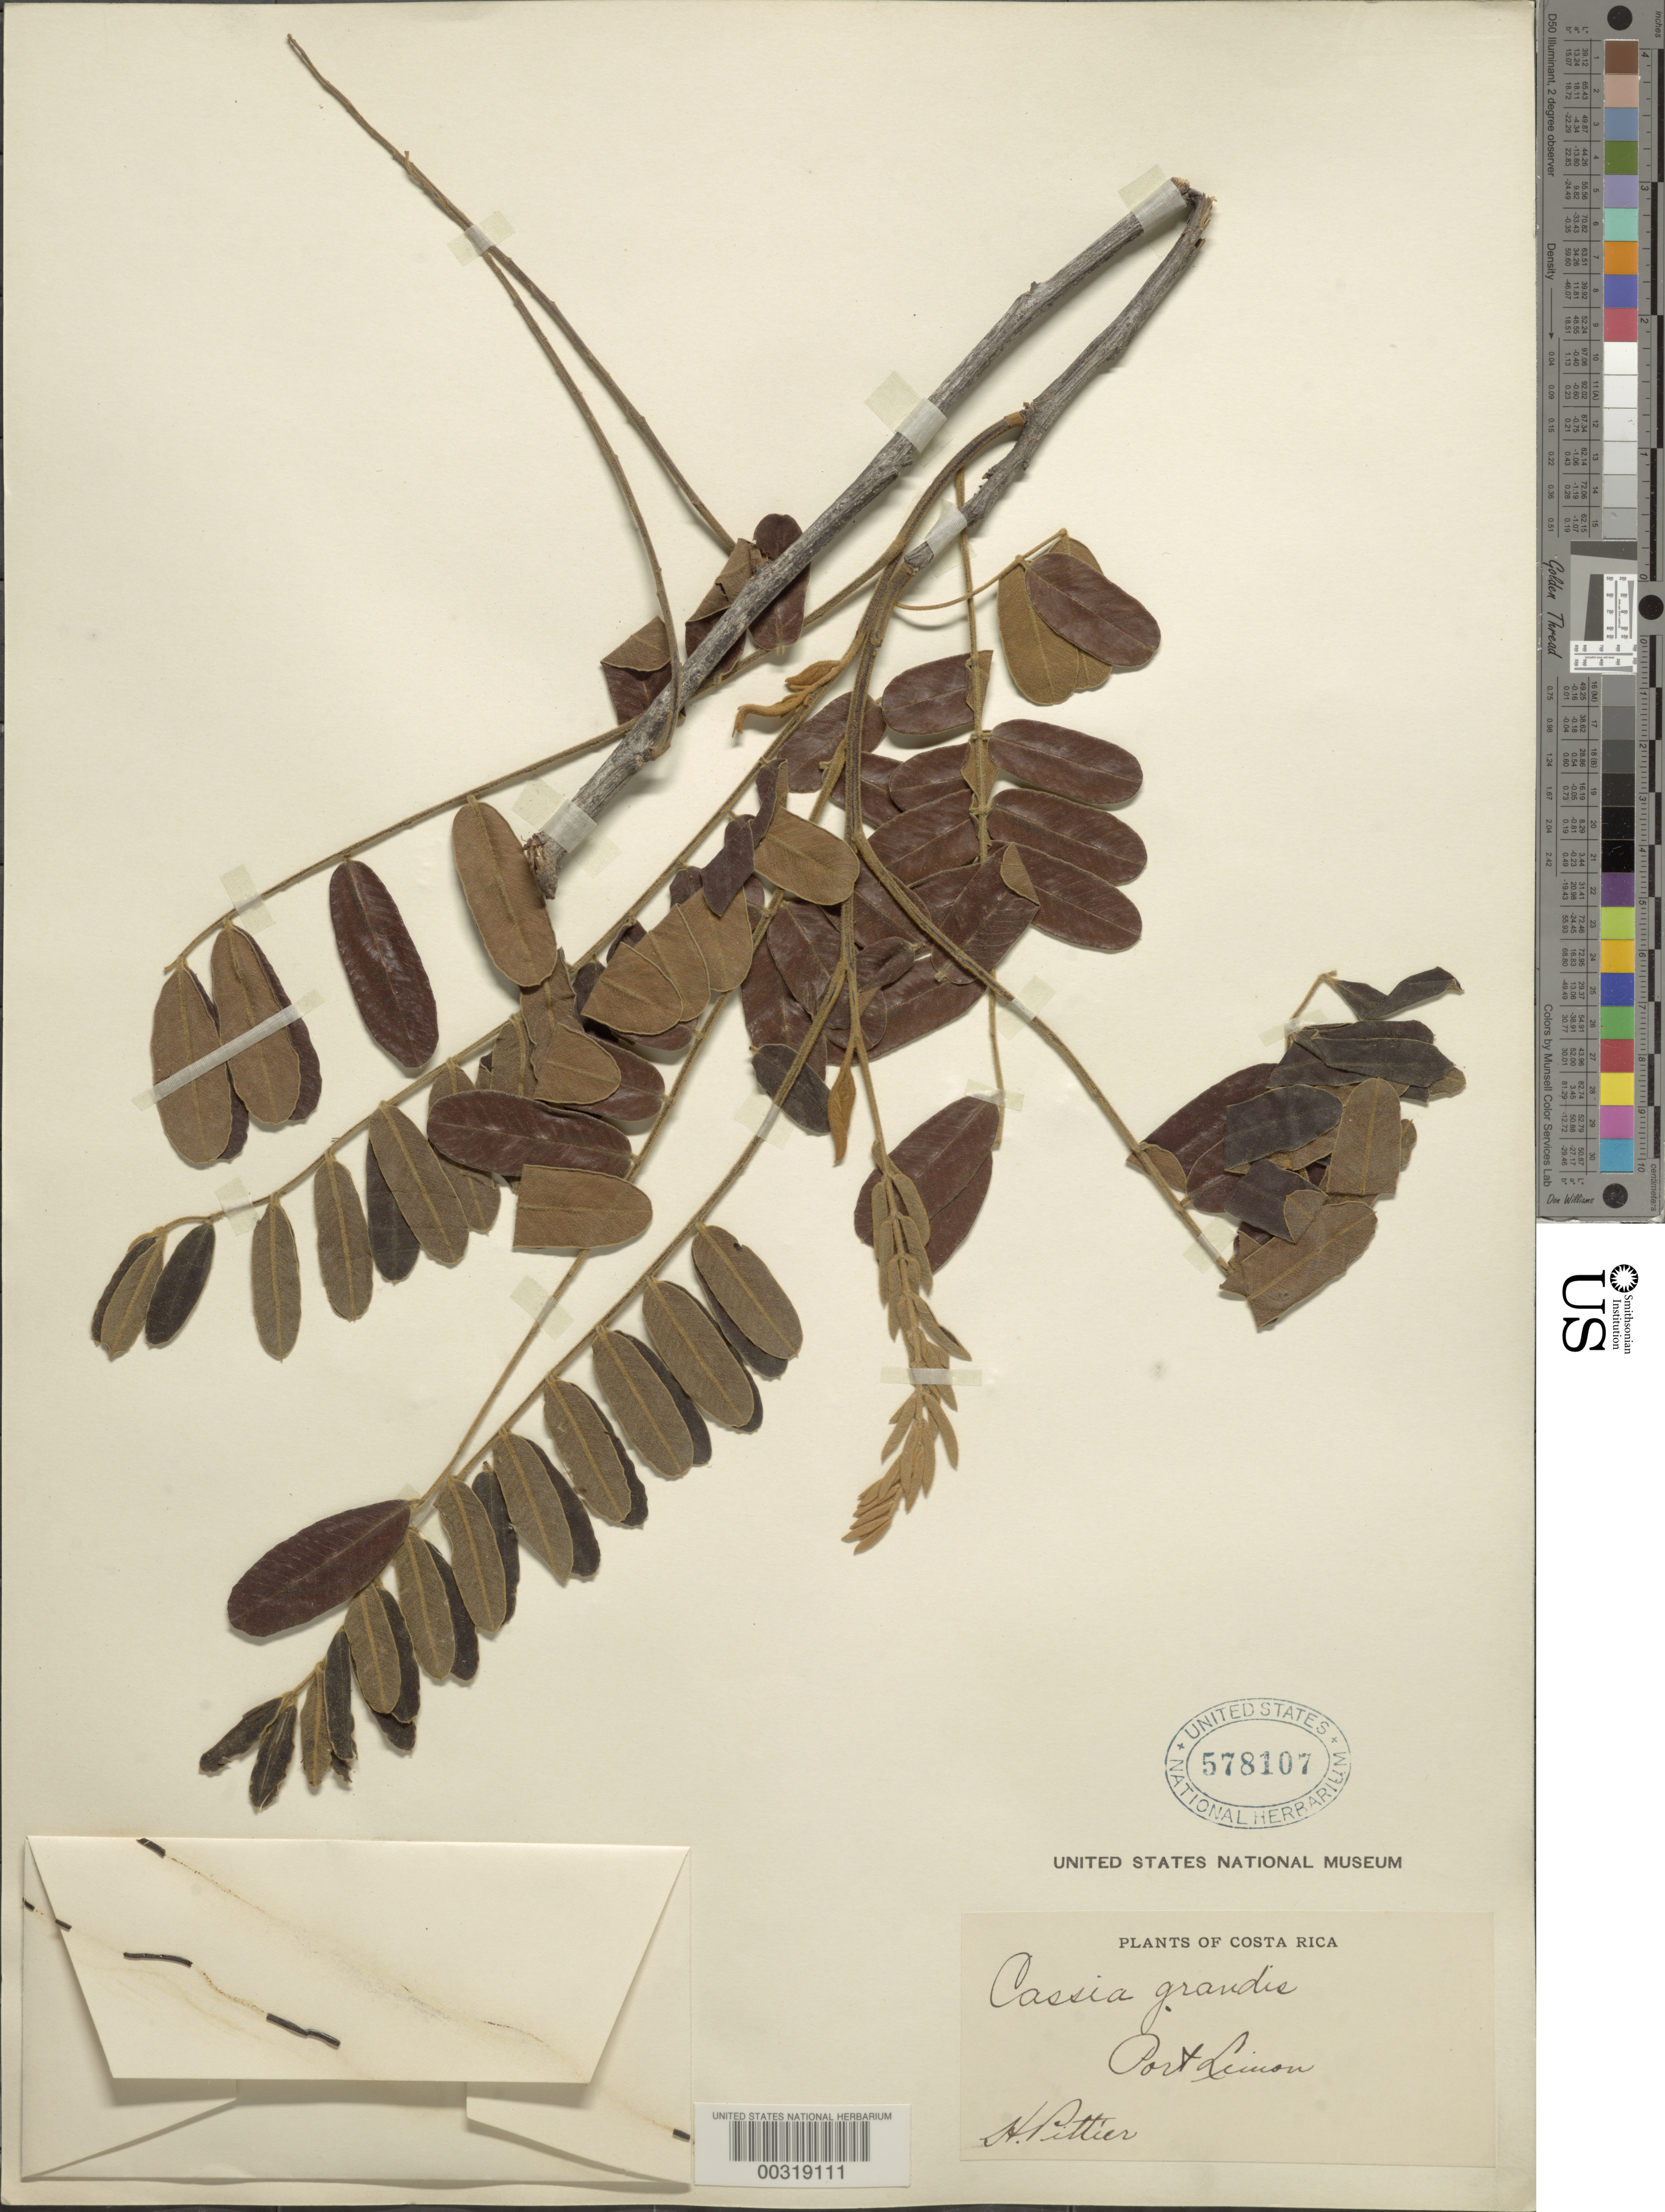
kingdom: Plantae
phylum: Tracheophyta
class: Magnoliopsida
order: Fabales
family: Fabaceae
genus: Cassia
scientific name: Cassia grandis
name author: L. f.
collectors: H. F. Pittier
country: Costa Rica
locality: Port Limon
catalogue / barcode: US 578107